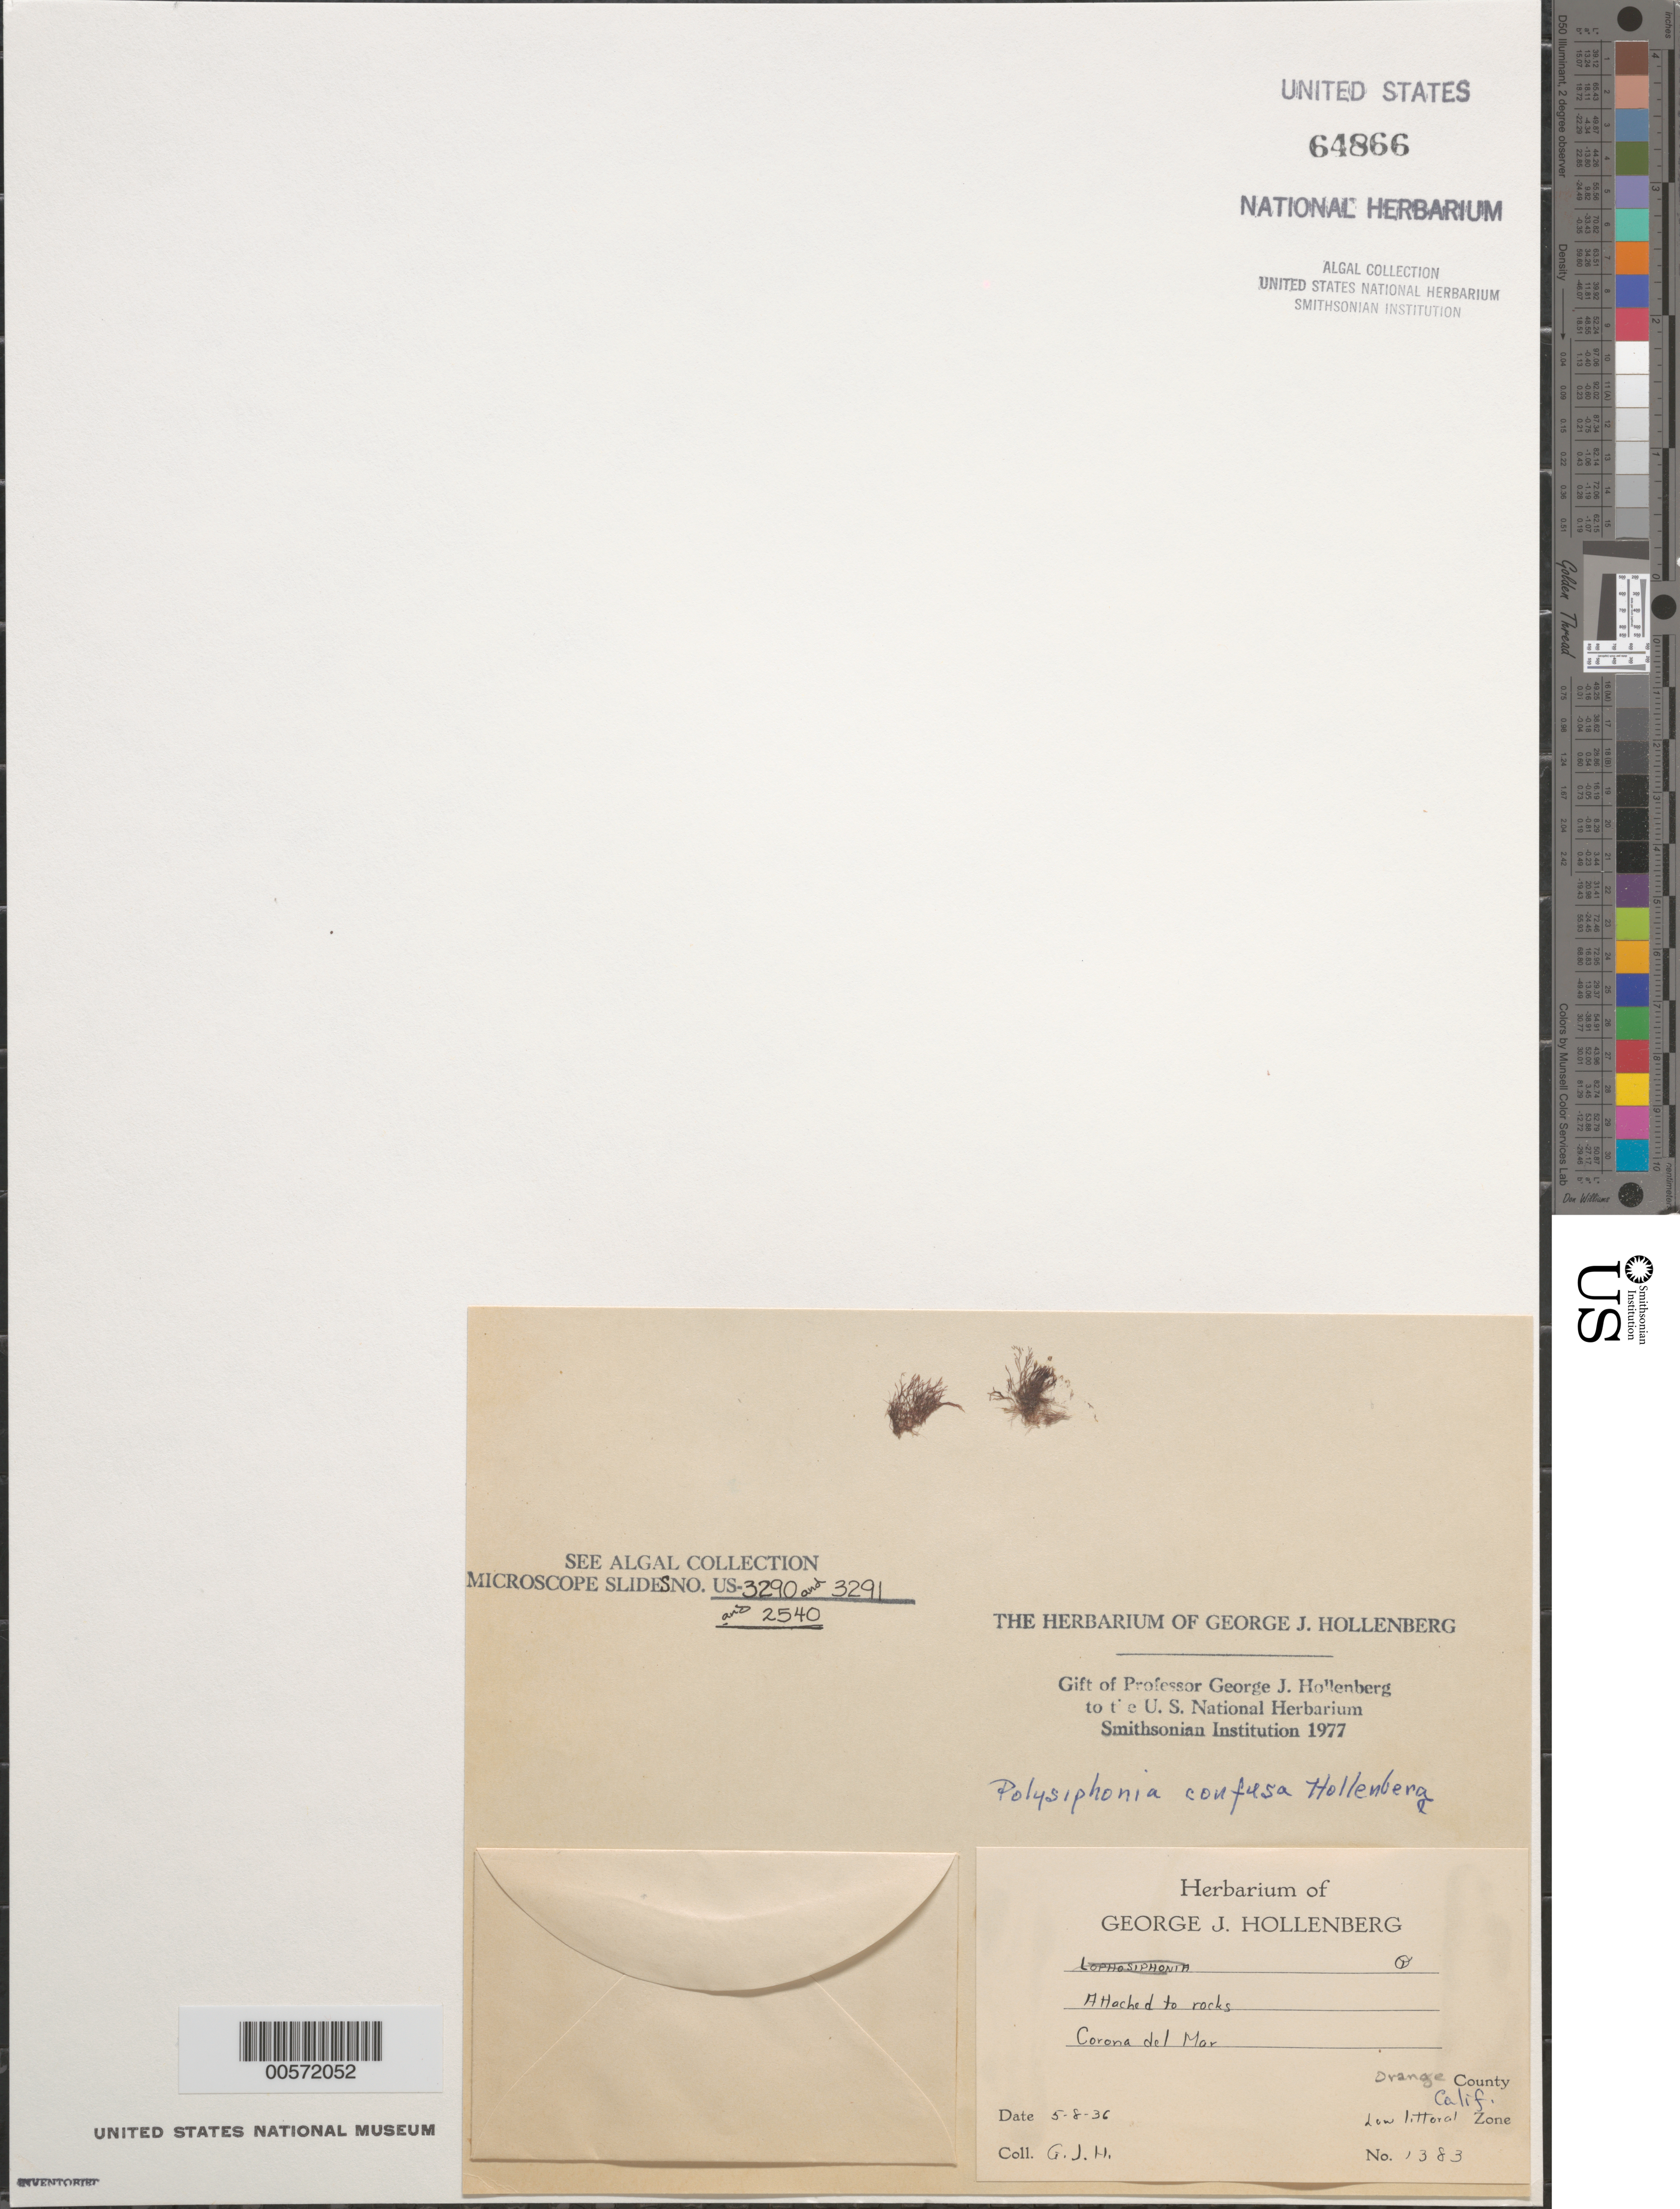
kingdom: Plantae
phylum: Rhodophyta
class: Florideophyceae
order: Ceramiales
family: Rhodomelaceae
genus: Eutrichosiphonia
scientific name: Eutrichosiphonia confusa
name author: (Hollenb.) Savoie & G.W. Saunders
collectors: G. Hollenberg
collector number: GJH 1383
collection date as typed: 08 May 1936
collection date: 1936-05-08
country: United States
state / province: California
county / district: Orange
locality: Corona del Mar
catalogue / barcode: US 64866